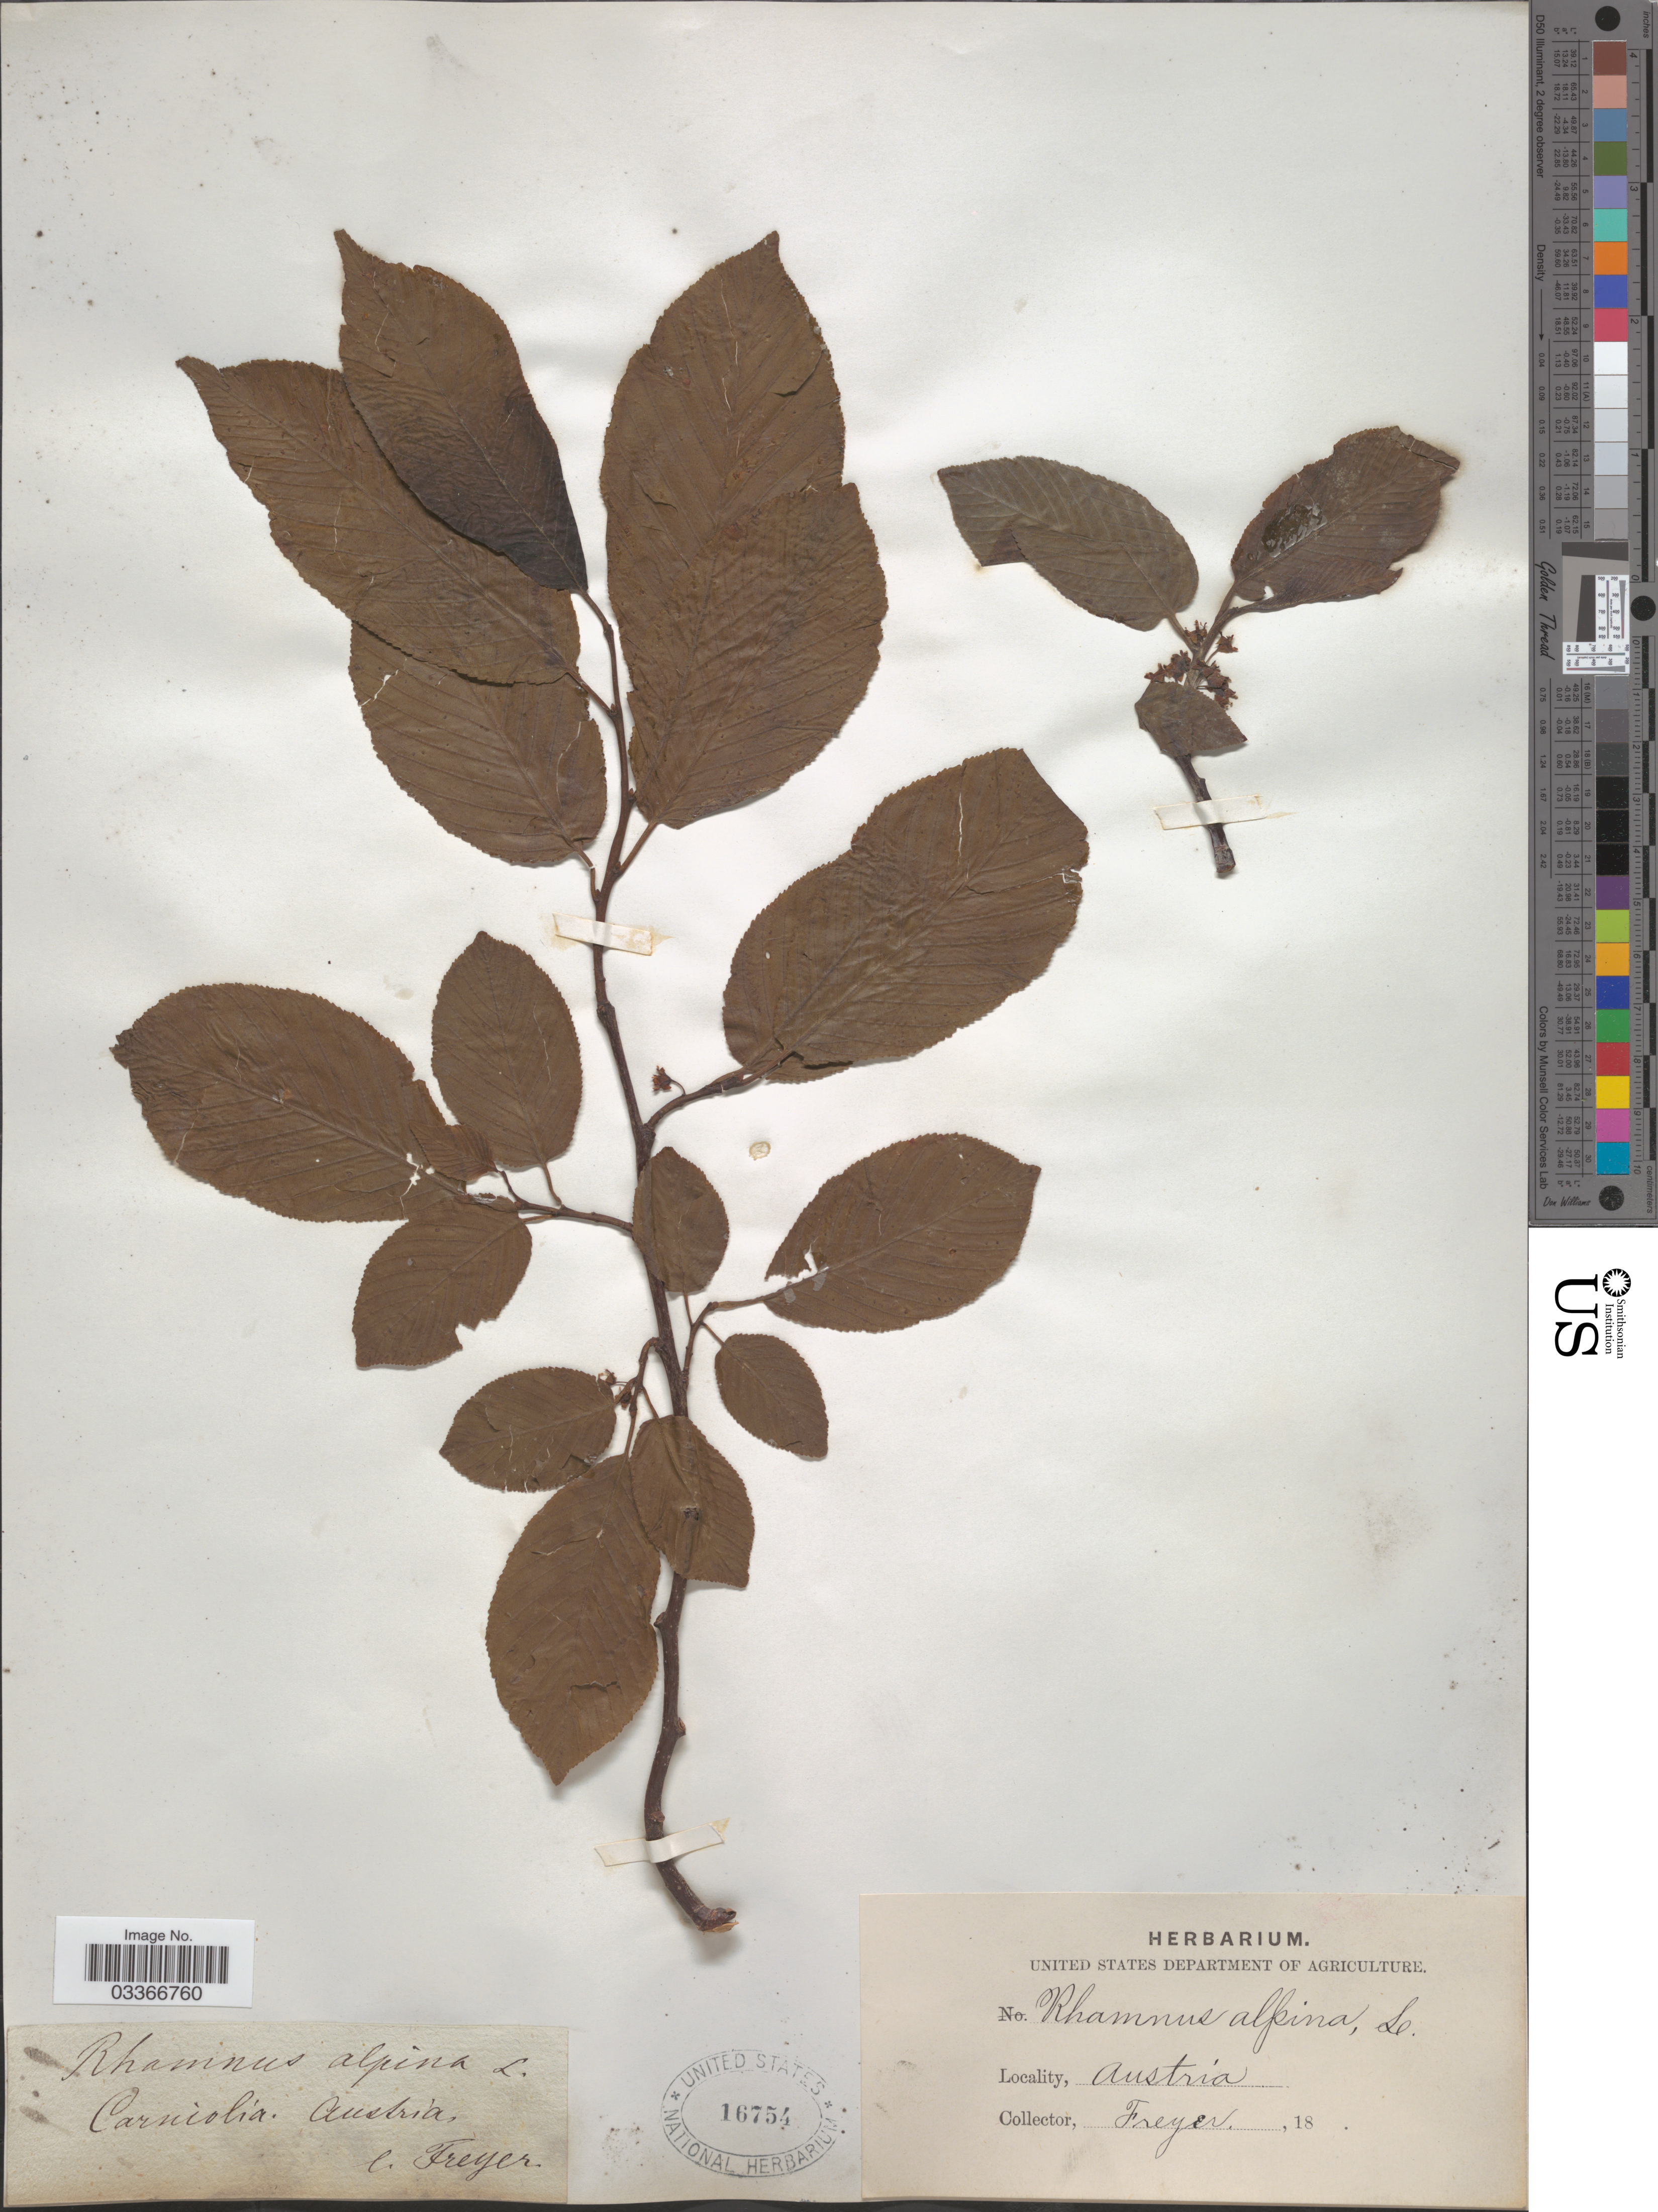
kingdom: Plantae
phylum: Tracheophyta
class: Magnoliopsida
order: Rosales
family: Rhamnaceae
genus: Rhamnus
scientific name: Rhamnus alpina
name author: L.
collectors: -. Freyer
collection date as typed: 18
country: Austria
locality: Carniolia.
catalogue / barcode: US 16754